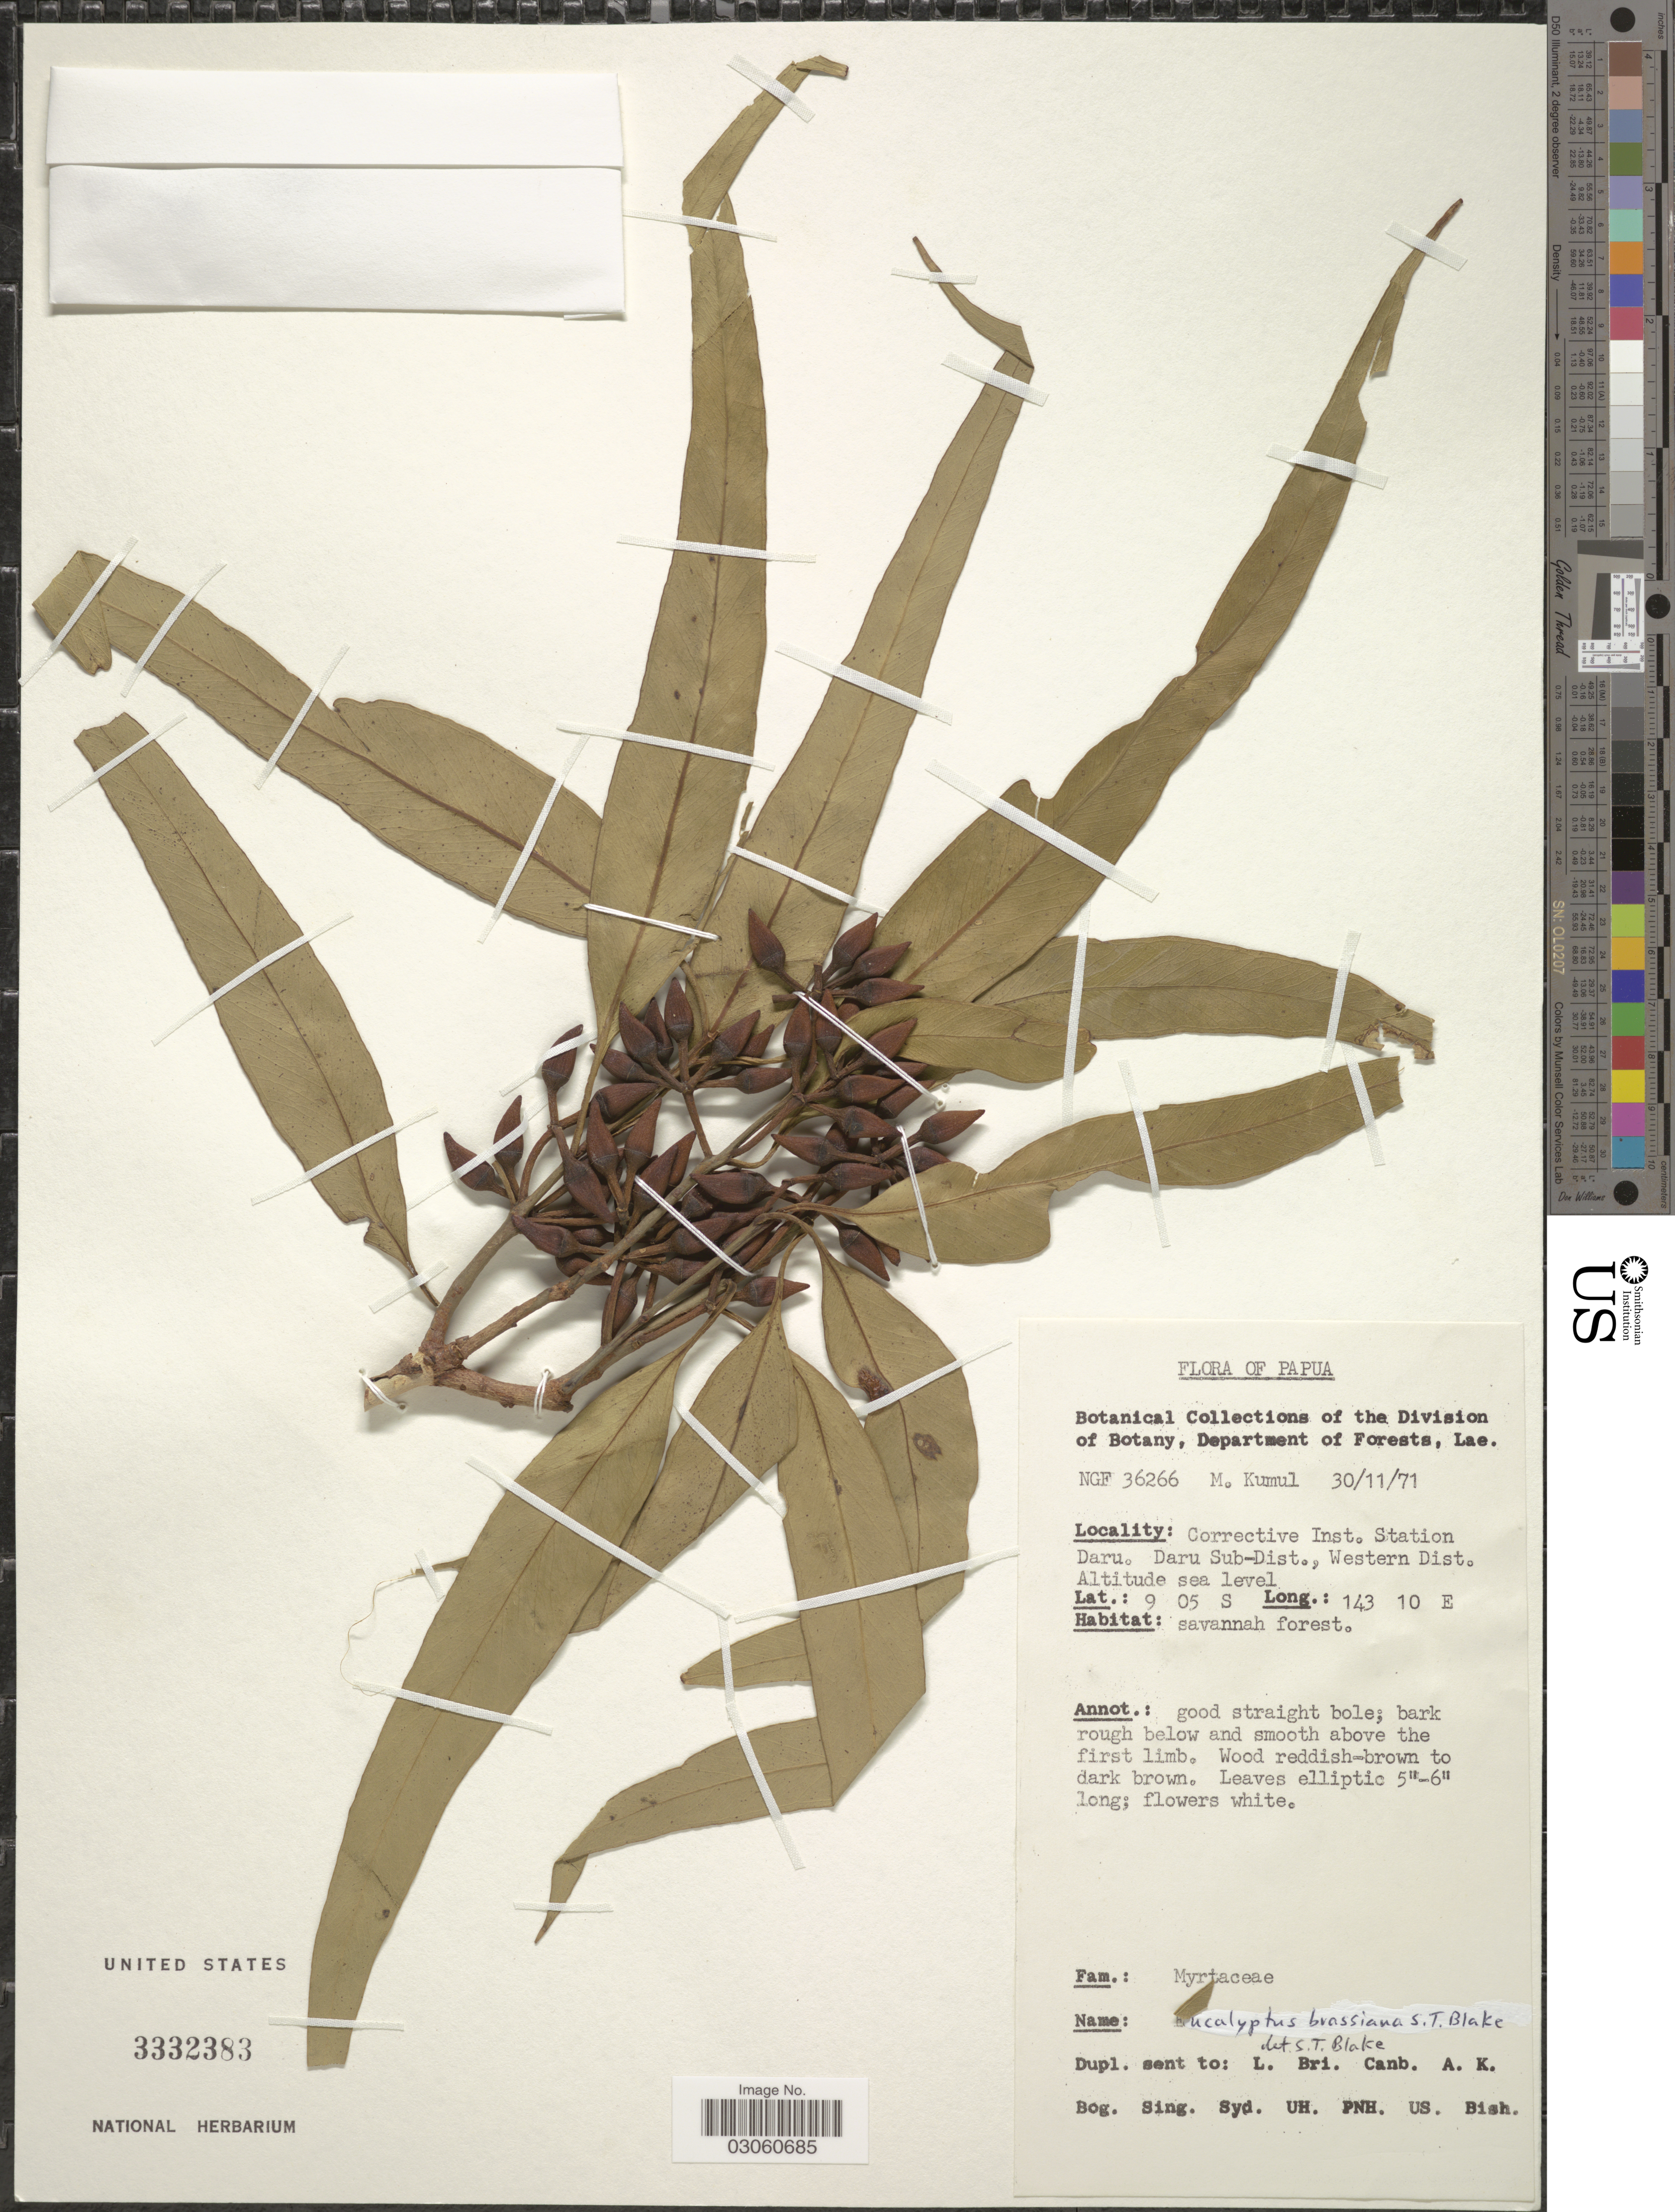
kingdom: Plantae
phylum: Tracheophyta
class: Magnoliopsida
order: Myrtales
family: Myrtaceae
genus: Eucalyptus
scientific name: Eucalyptus brassiana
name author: S.T. Blake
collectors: M. Kumul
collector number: NGF 36266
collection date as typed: Transcribed d/m/y: 30/11/71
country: Papua New Guinea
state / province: Manus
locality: Papua. Corrective Inst. Station Daru. Daru Sub-Dist., Western Dist.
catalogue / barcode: US 3332383